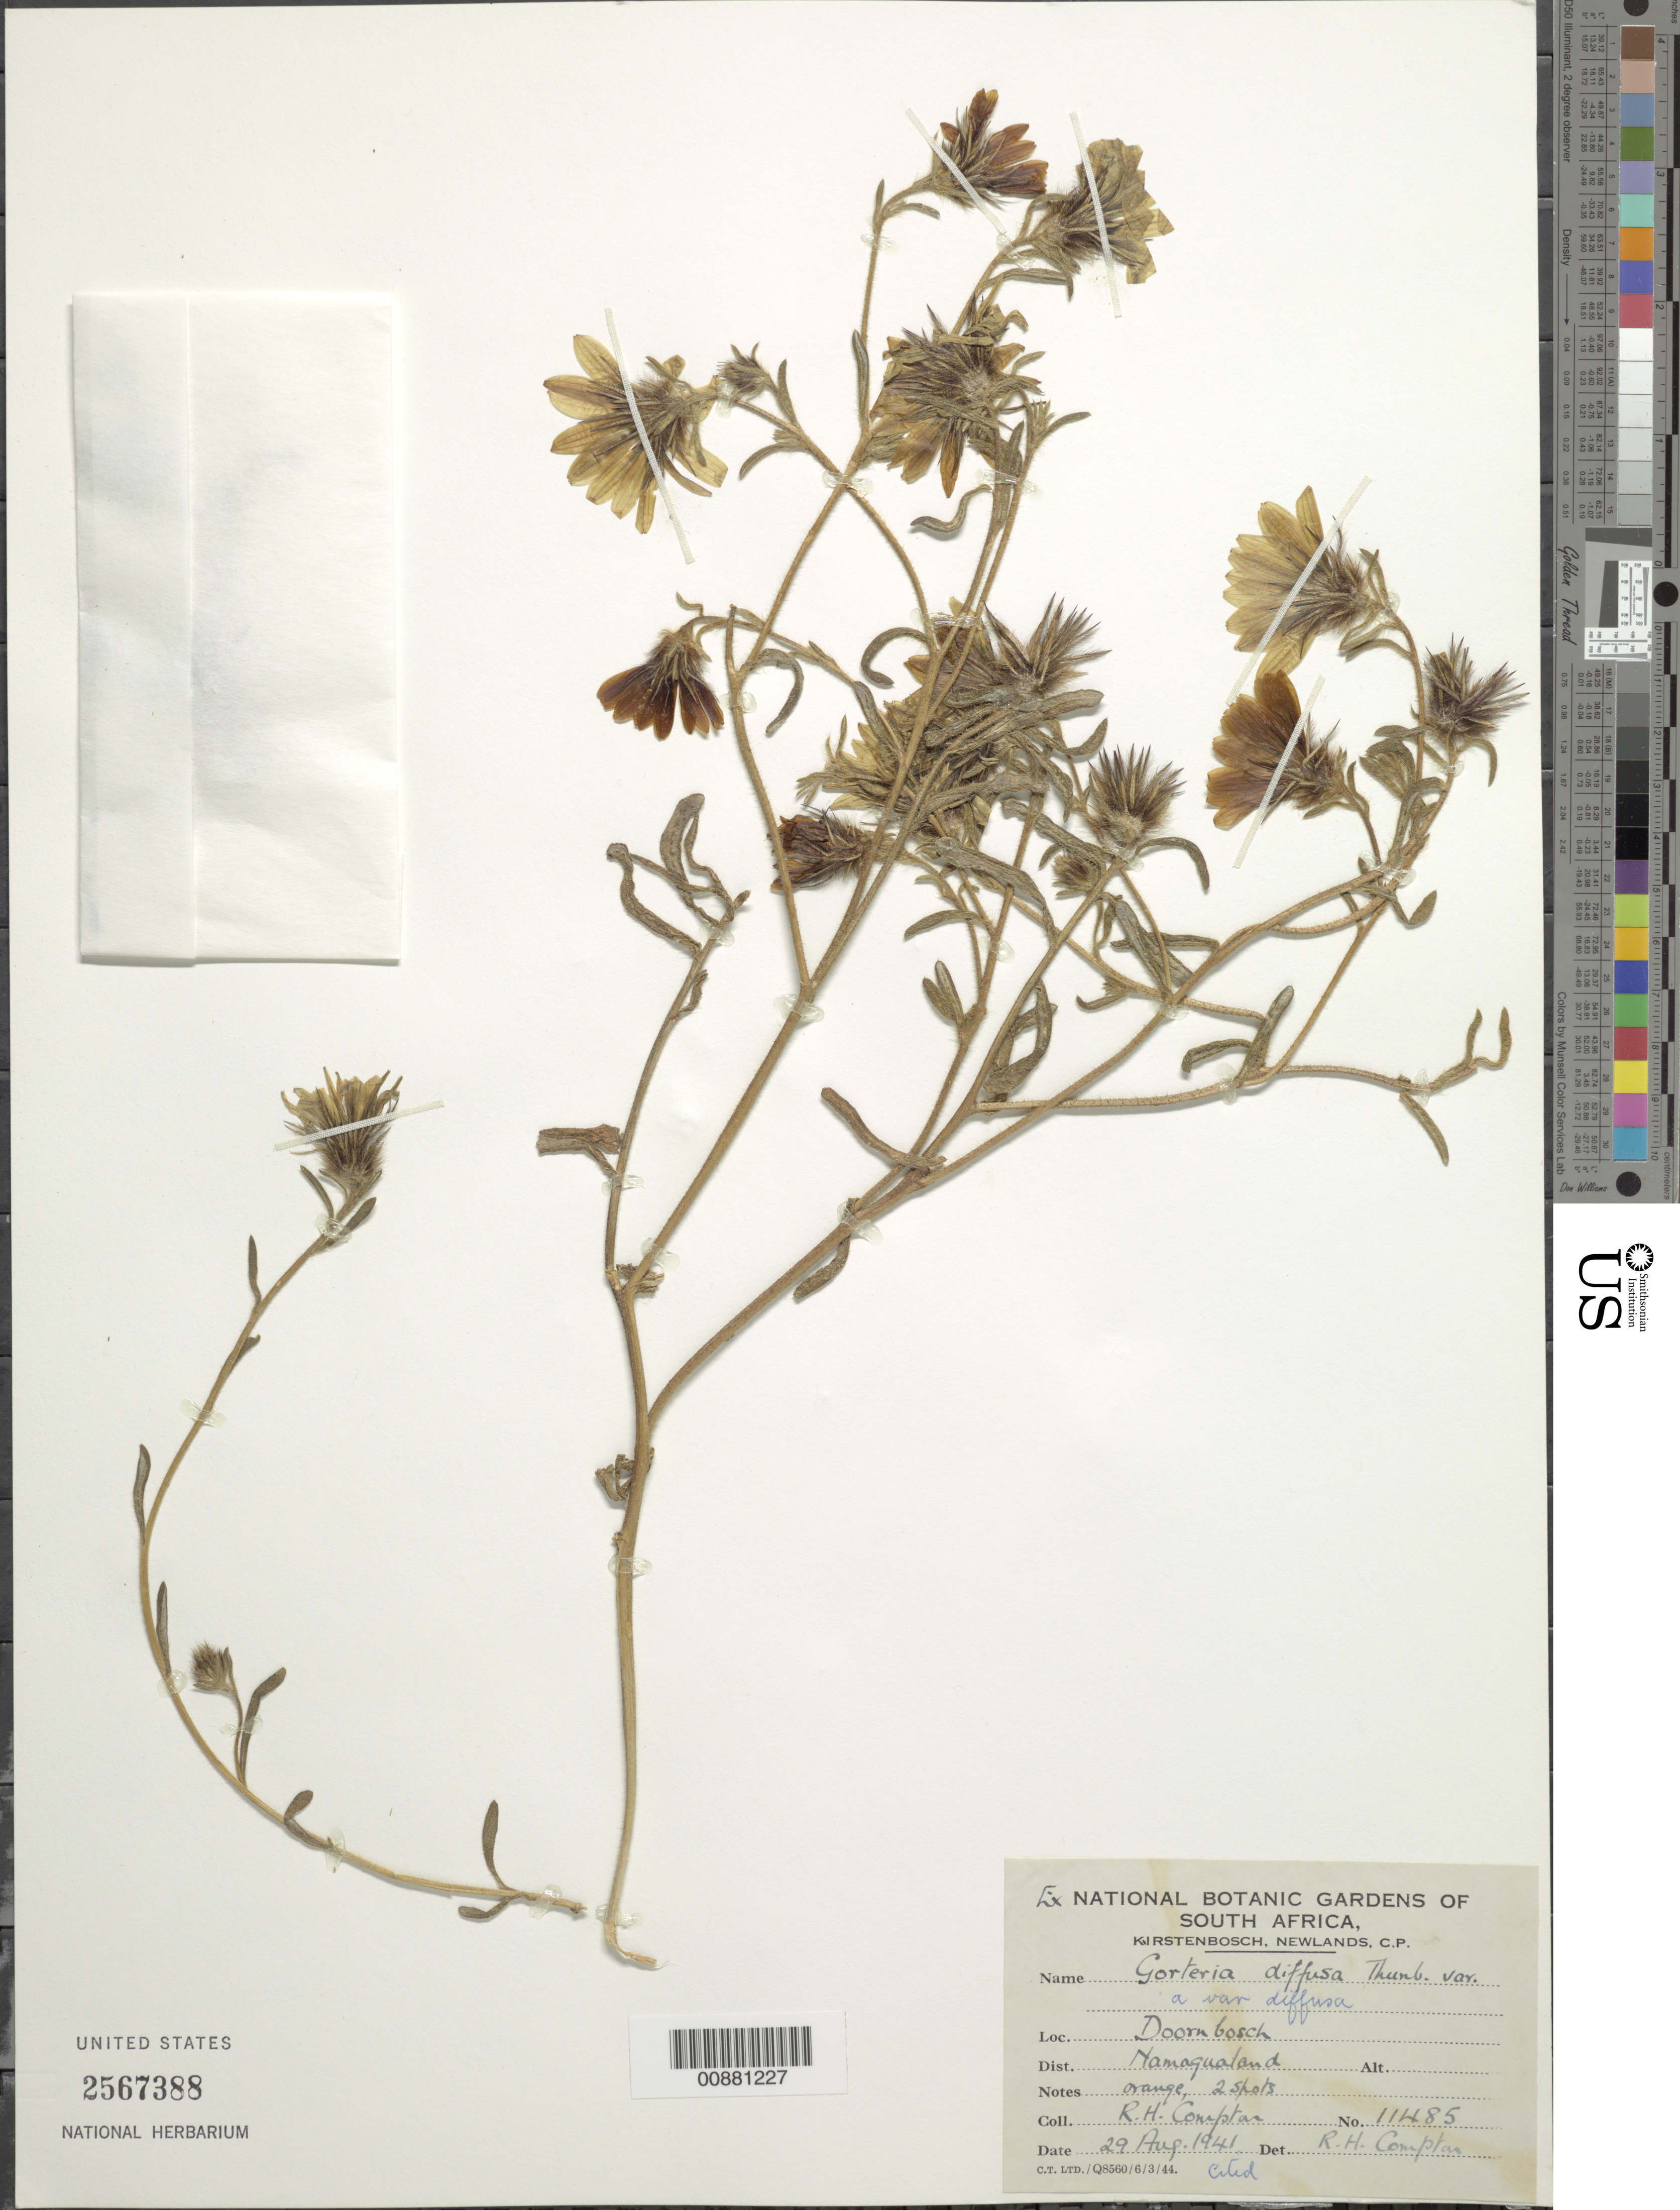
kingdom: Plantae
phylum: Tracheophyta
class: Magnoliopsida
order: Asterales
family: Asteraceae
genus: Gorteria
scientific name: Gorteria diffusa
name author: Thunb.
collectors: M. S. Johnson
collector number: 563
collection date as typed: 24 September 1952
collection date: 1952-09-24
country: South Africa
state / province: Northern Cape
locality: Calvinia, 17 miles N. of Botterkloof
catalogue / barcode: US 2567388